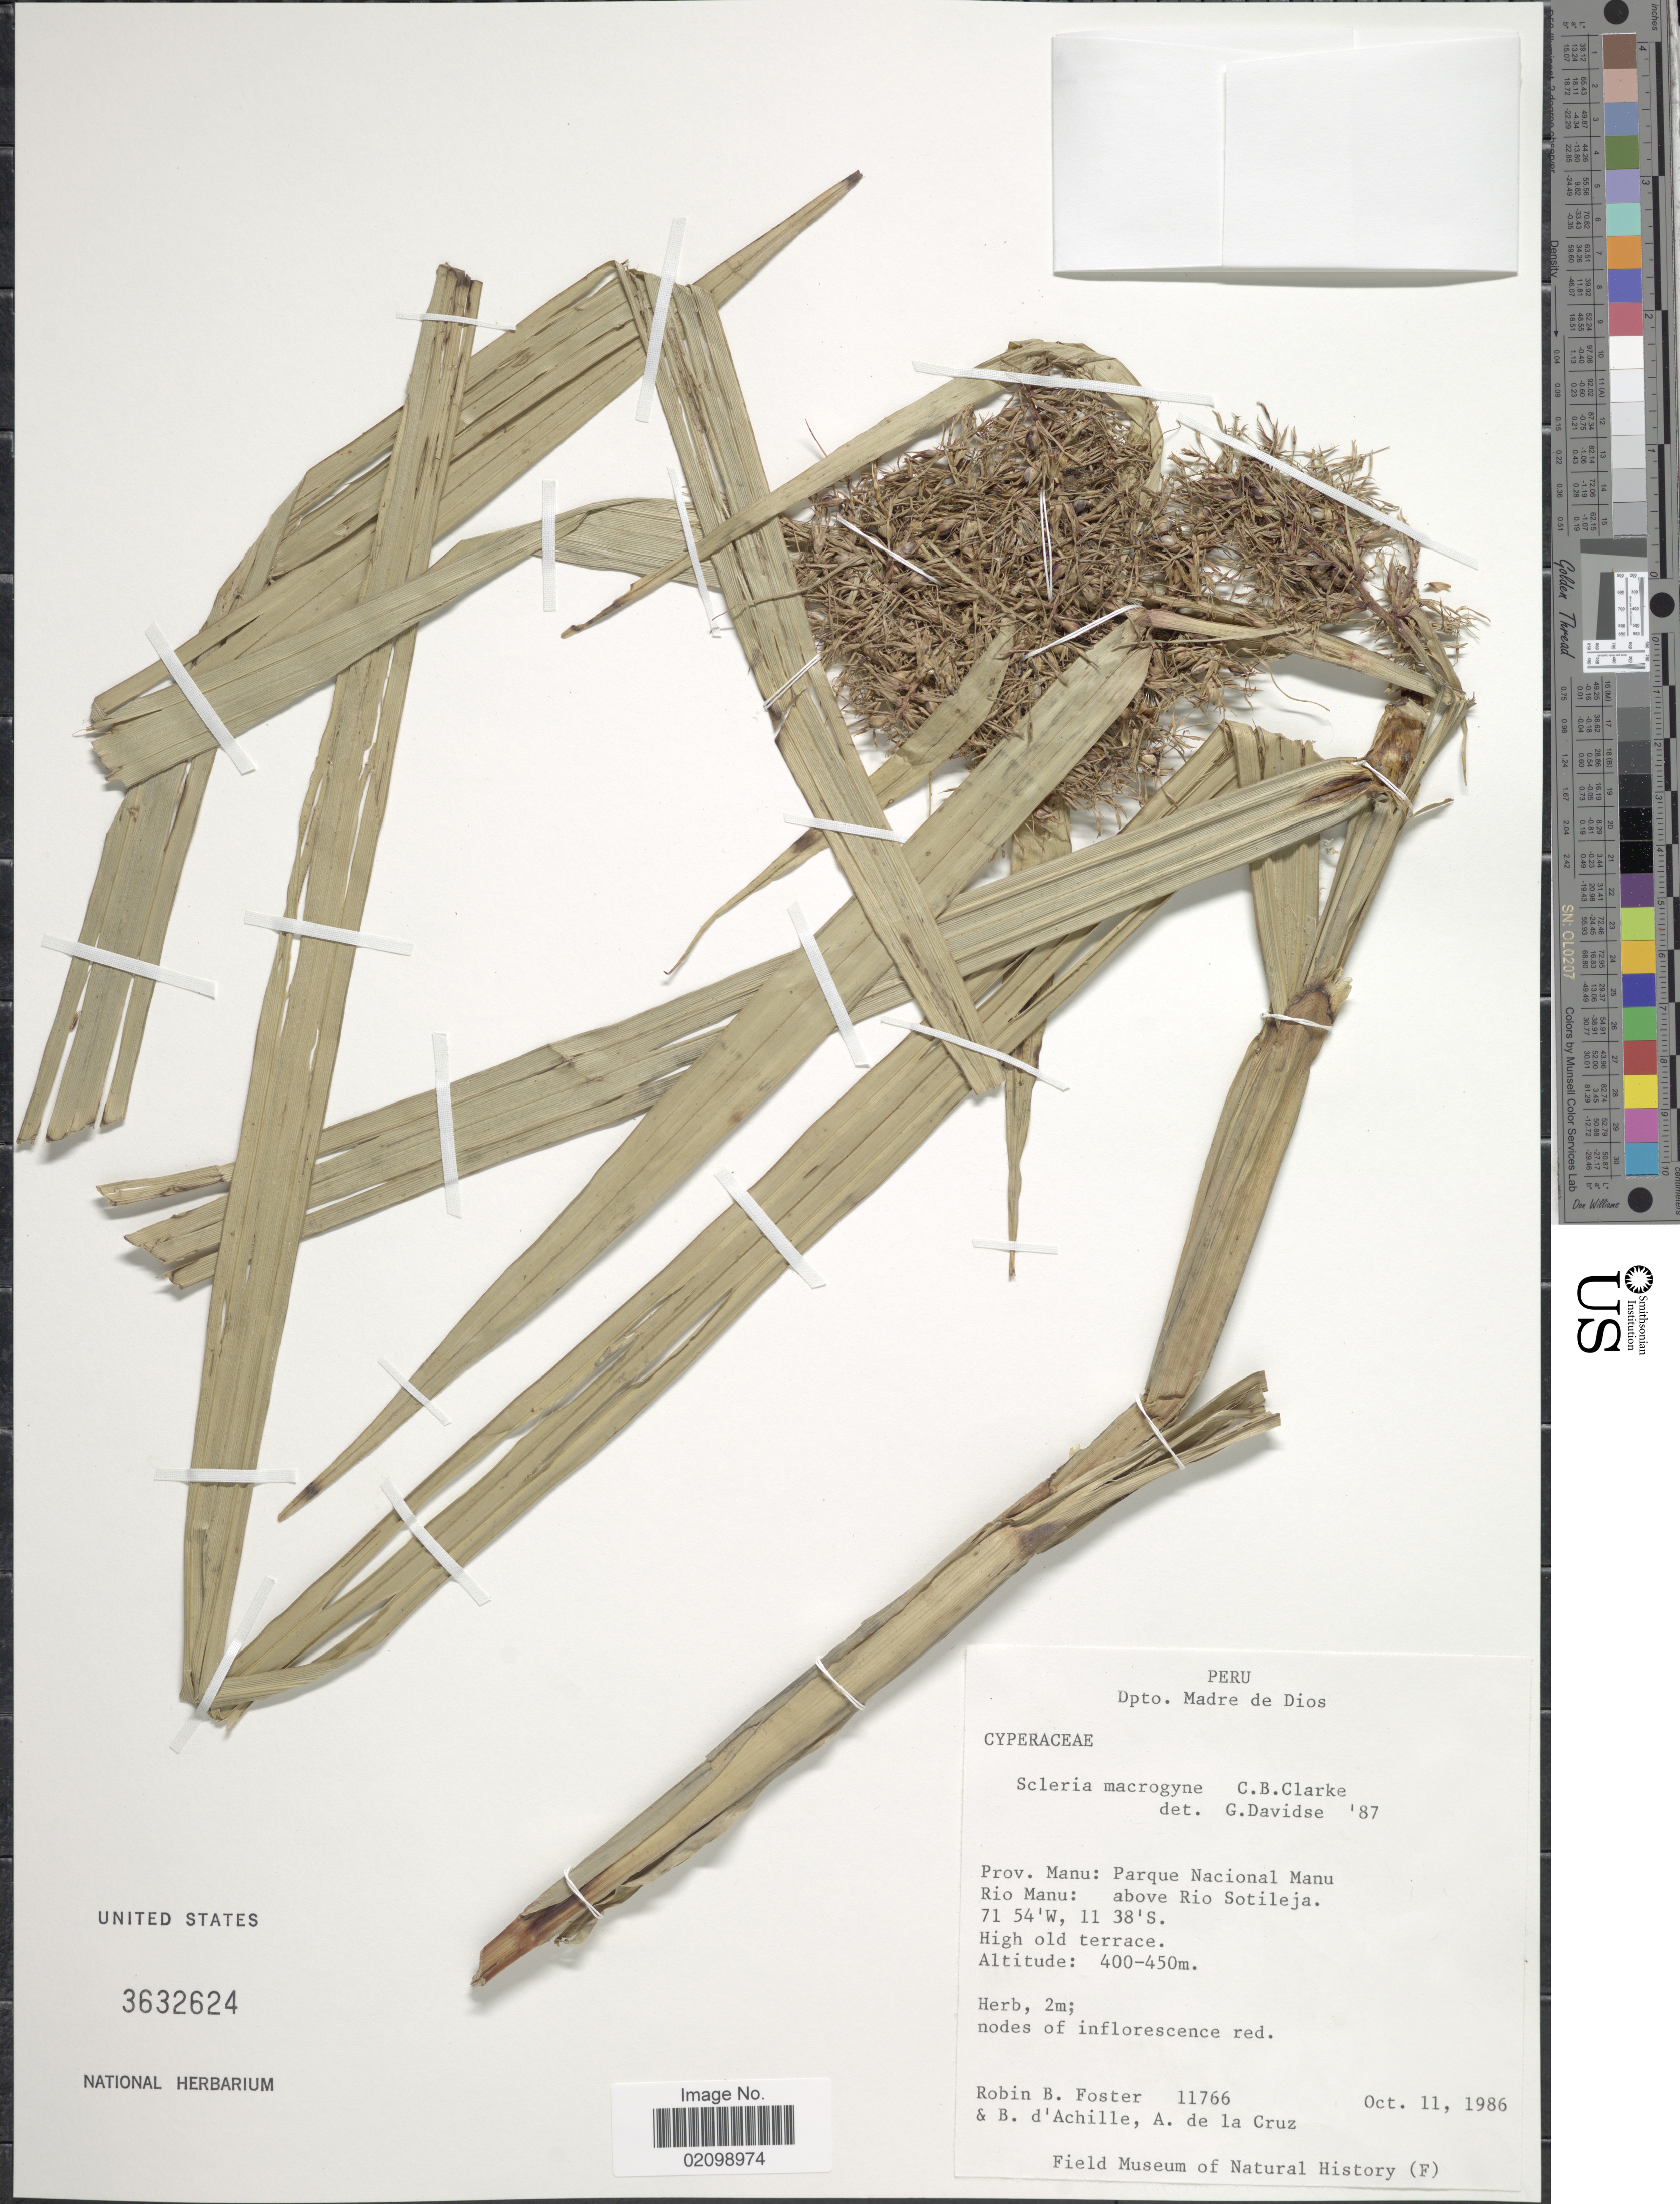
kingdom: Plantae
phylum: Tracheophyta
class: Liliopsida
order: Poales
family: Cyperaceae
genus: Scleria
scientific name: Scleria macrogyne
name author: C.B. Clarke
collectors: R. B. Foster, B. d'Achille & A. De la Cruz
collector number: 11766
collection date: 1986-10-11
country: Peru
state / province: Madre de Dios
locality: Dpto. Madre de Dios. Prov. Manu: Parque Nacional Manu, Rio Manu: above Rio Sotileja.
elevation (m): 400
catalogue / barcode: US 3632624